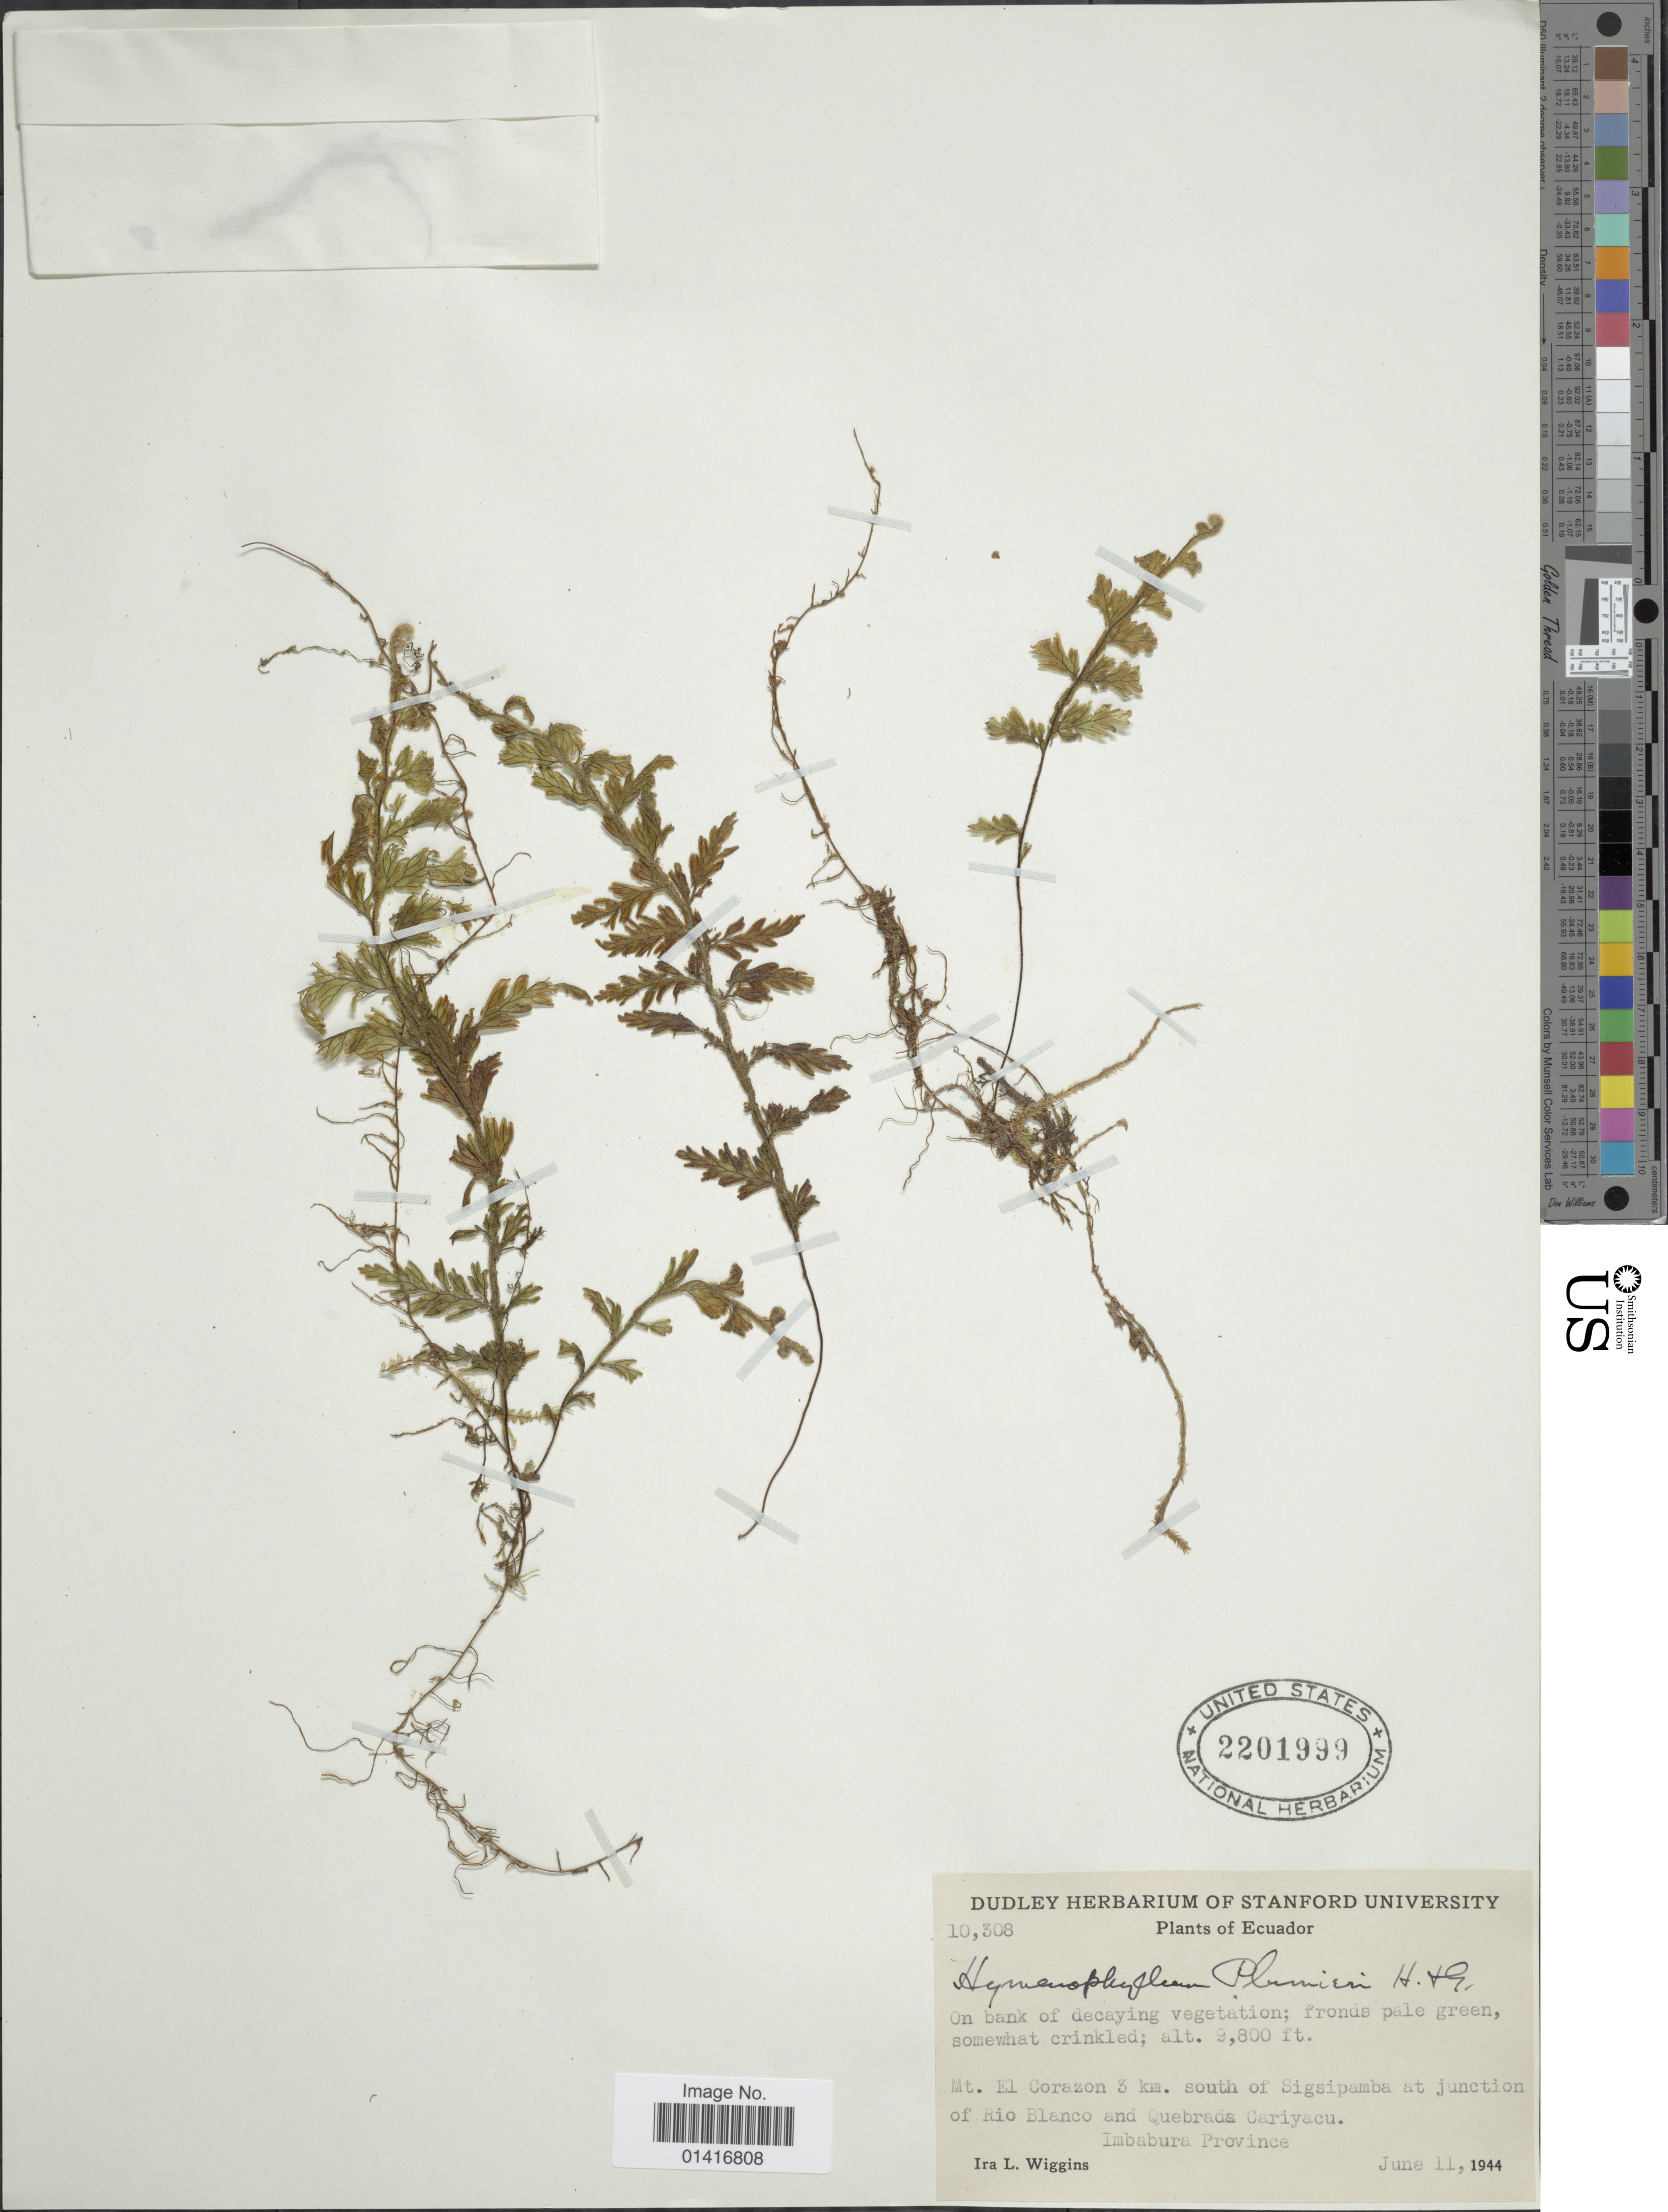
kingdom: Plantae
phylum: Tracheophyta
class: Polypodiopsida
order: Hymenophyllales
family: Hymenophyllaceae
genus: Hymenophyllum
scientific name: Hymenophyllum plumieri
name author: Hook. & Grev.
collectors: I. L. Wiggins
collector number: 10308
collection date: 1944-06-11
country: Ecuador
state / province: Imbabura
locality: Mt. El Corazon 3 km. south of Sigsipamba at junction of Rio Blanco and Quebrada Cariyacu. Imbabura province.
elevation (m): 2987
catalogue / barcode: US 2201999